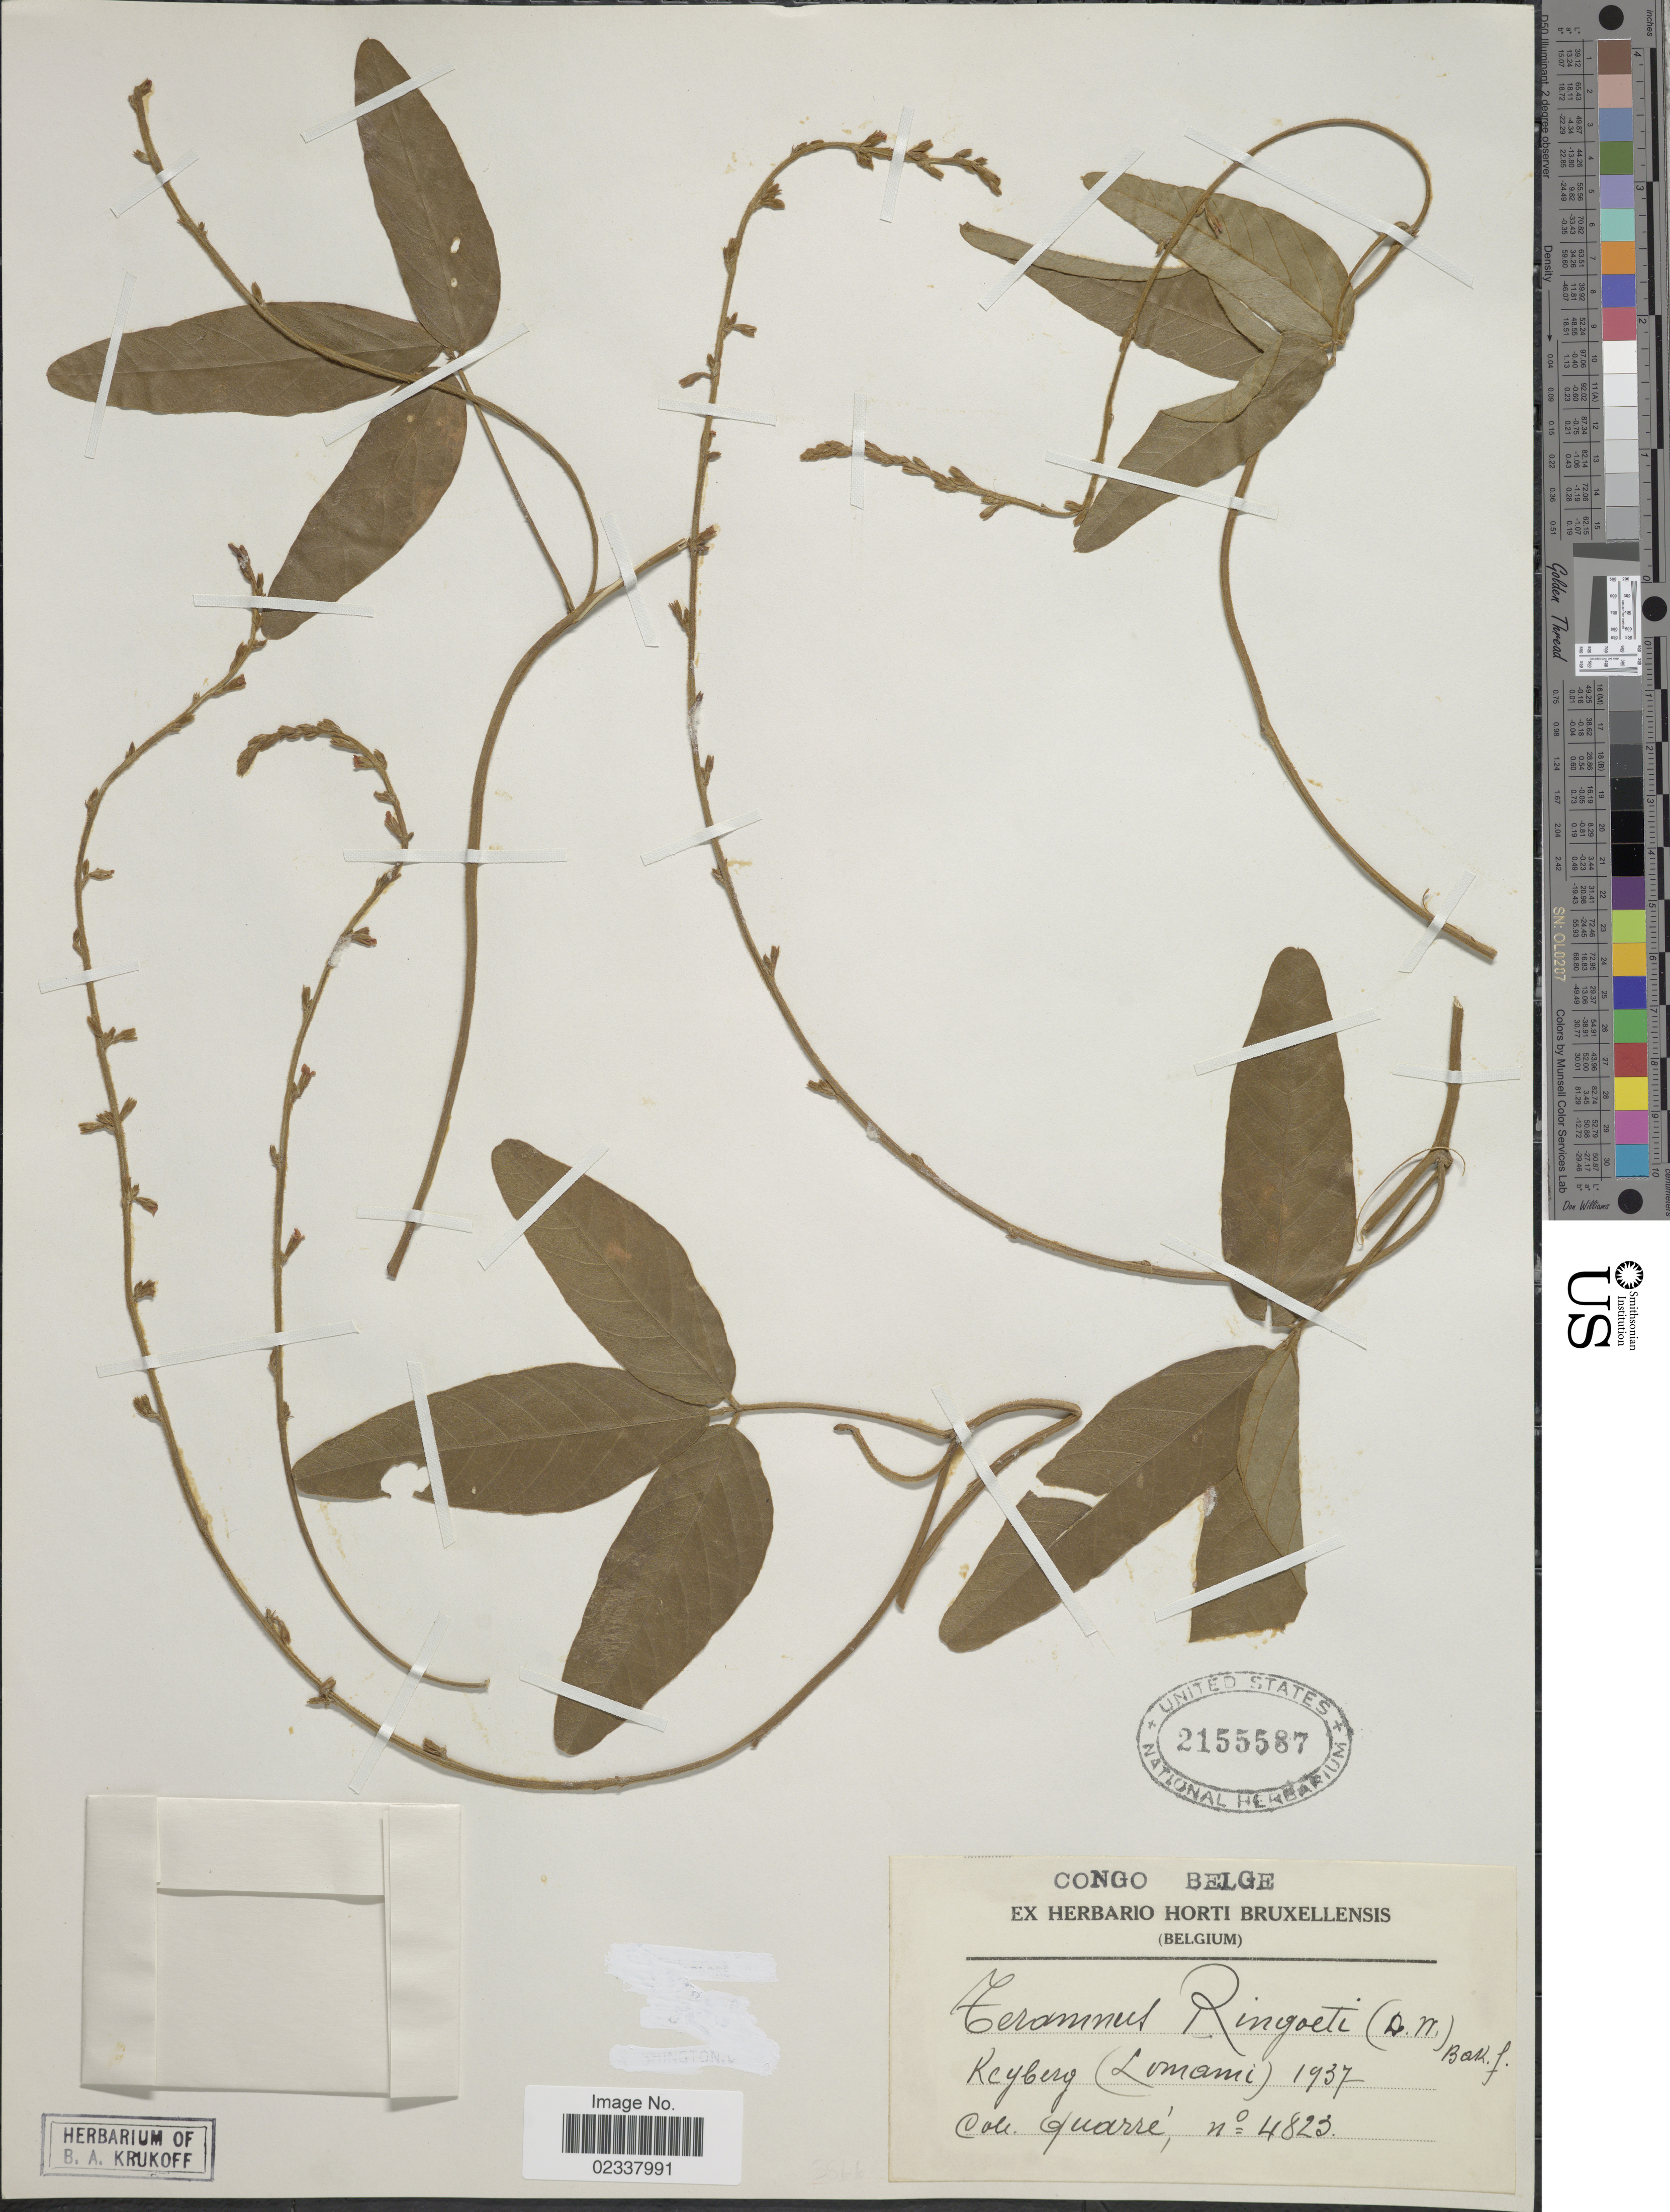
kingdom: Plantae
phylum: Tracheophyta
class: Magnoliopsida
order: Fabales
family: Fabaceae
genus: Teramnus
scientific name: Teramnus uncinatus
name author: (L.) Sw.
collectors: -. Quarre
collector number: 4823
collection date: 1937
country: Congo, Democratic Republic of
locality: Congo Belge, Keyberg (Lomami)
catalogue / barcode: US 2155587